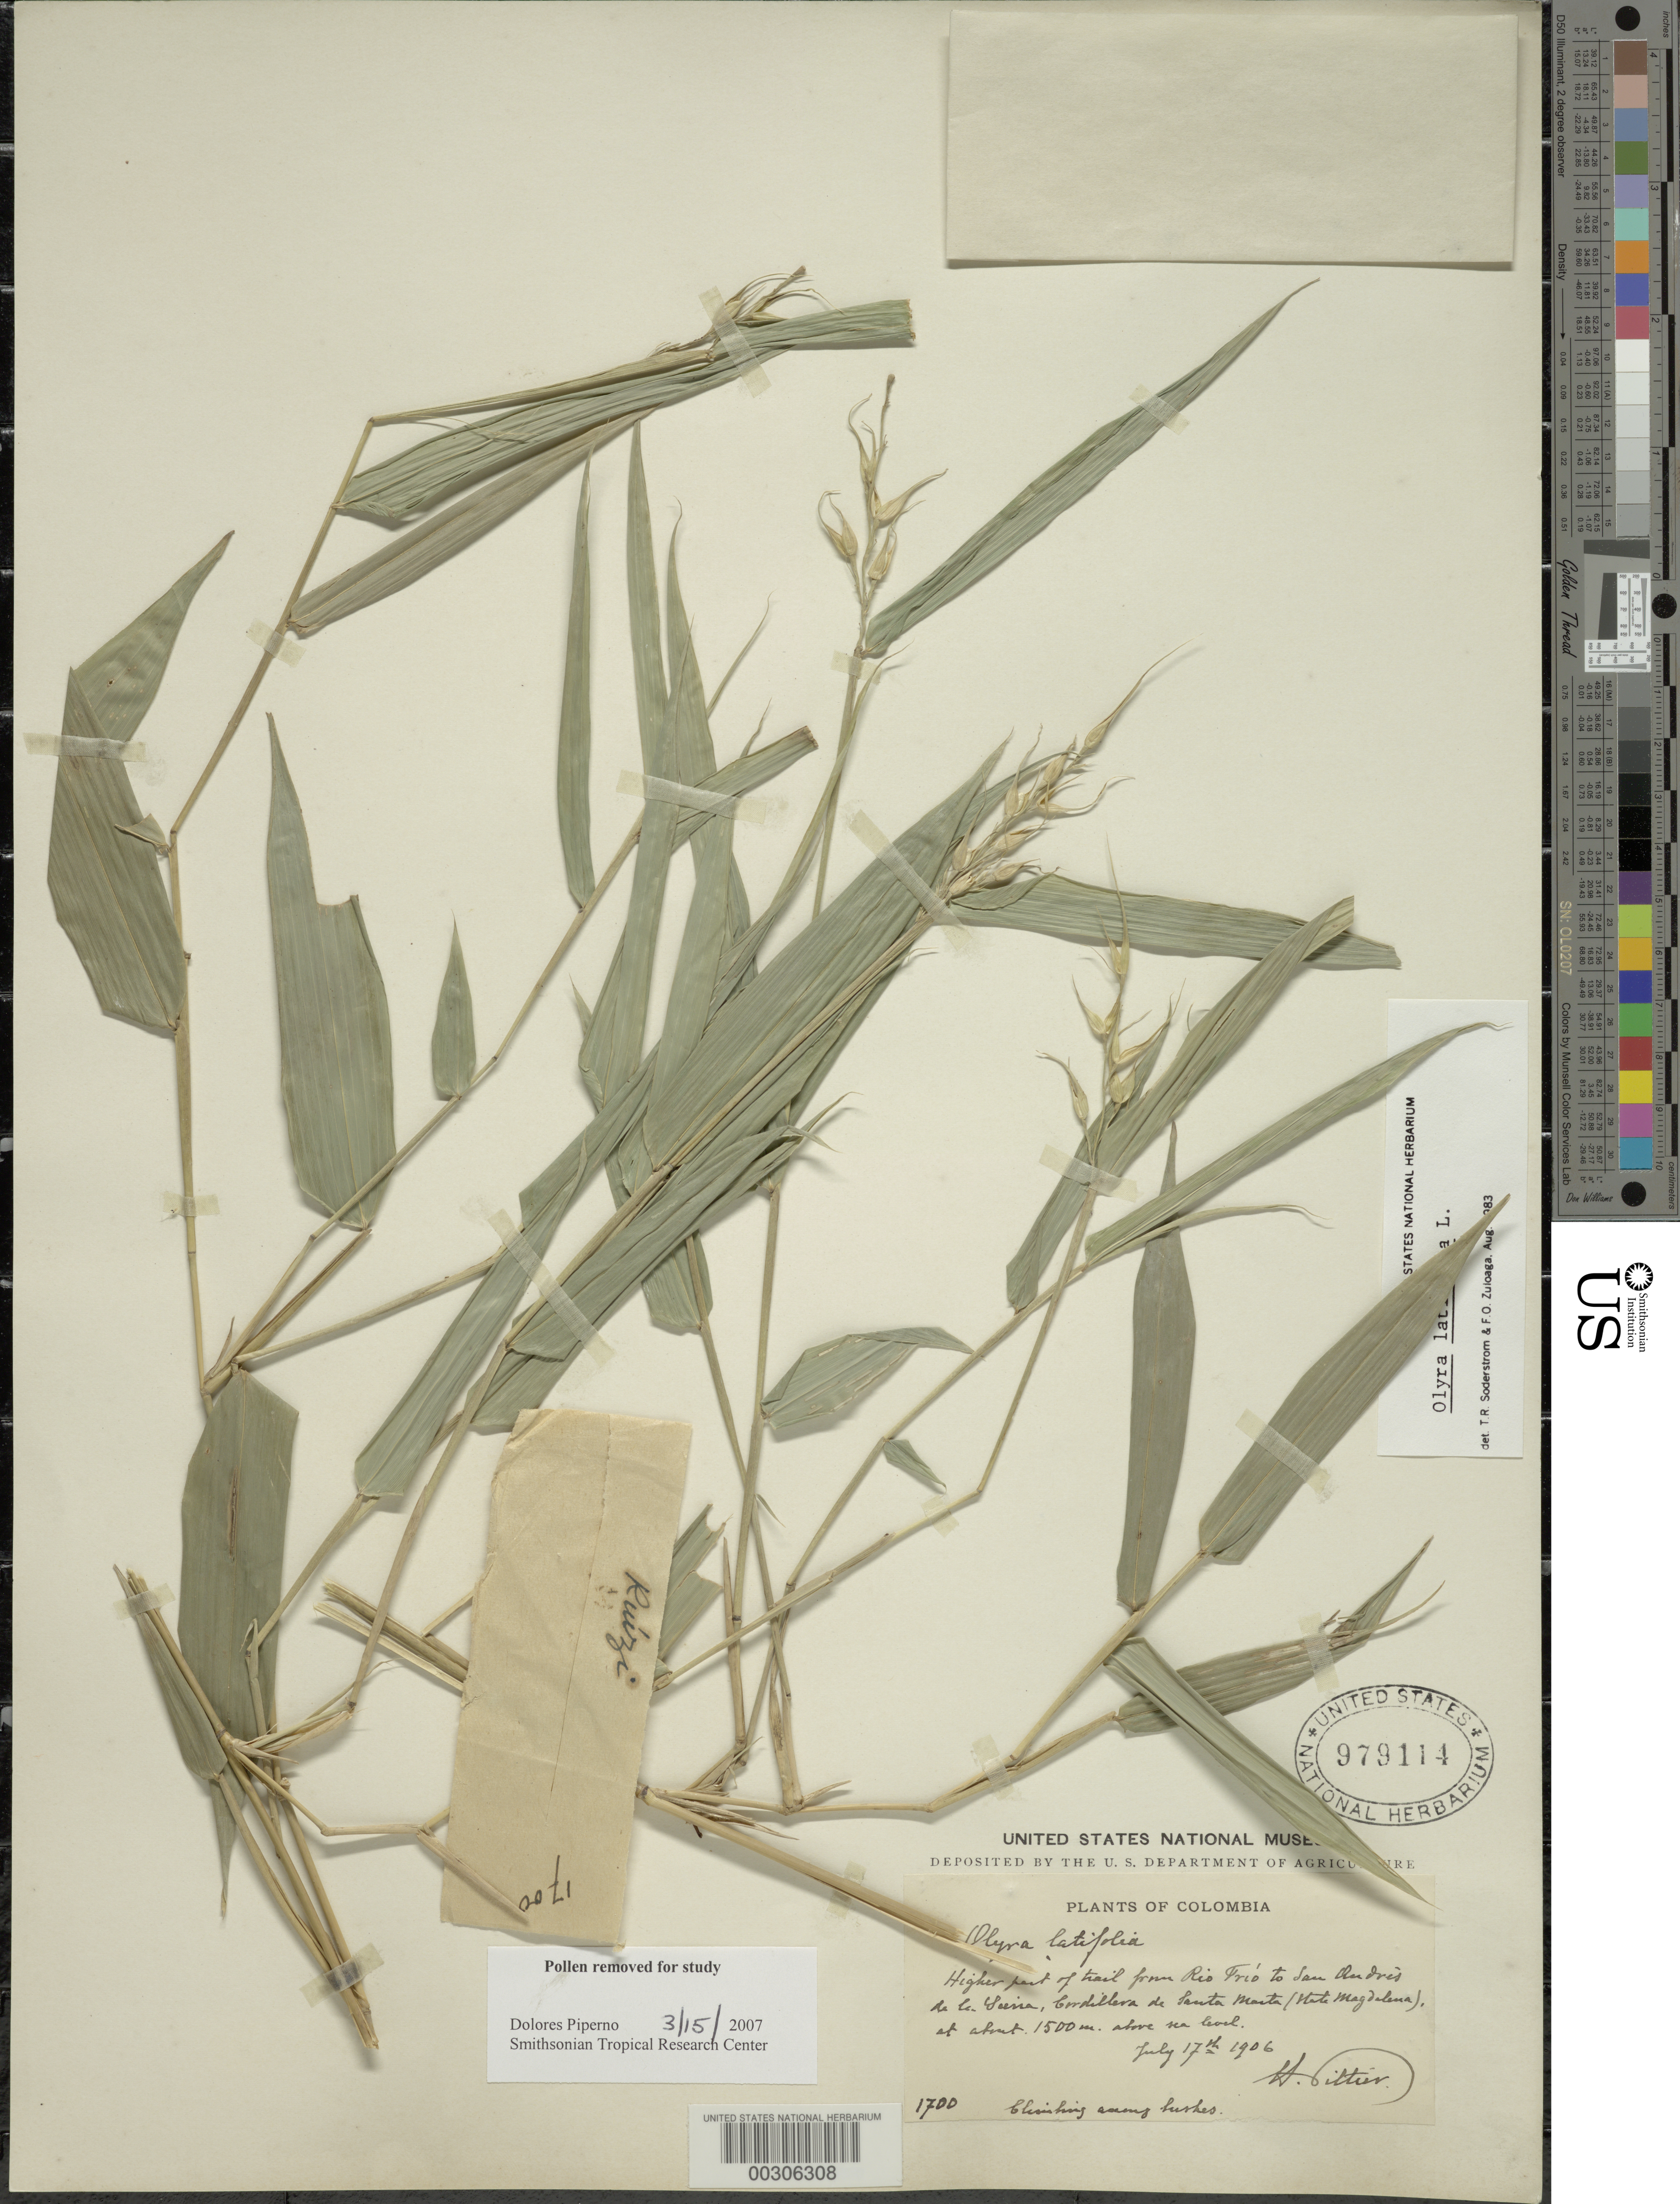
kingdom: Plantae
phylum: Tracheophyta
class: Liliopsida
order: Poales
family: Poaceae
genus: Olyra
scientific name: Olyra latifolia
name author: L.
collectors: H. F. Pittier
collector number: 1700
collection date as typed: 17 Jul 1906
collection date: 1906-07-17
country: Colombia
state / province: Magdalena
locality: Santa Marta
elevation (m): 1500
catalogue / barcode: US 979114